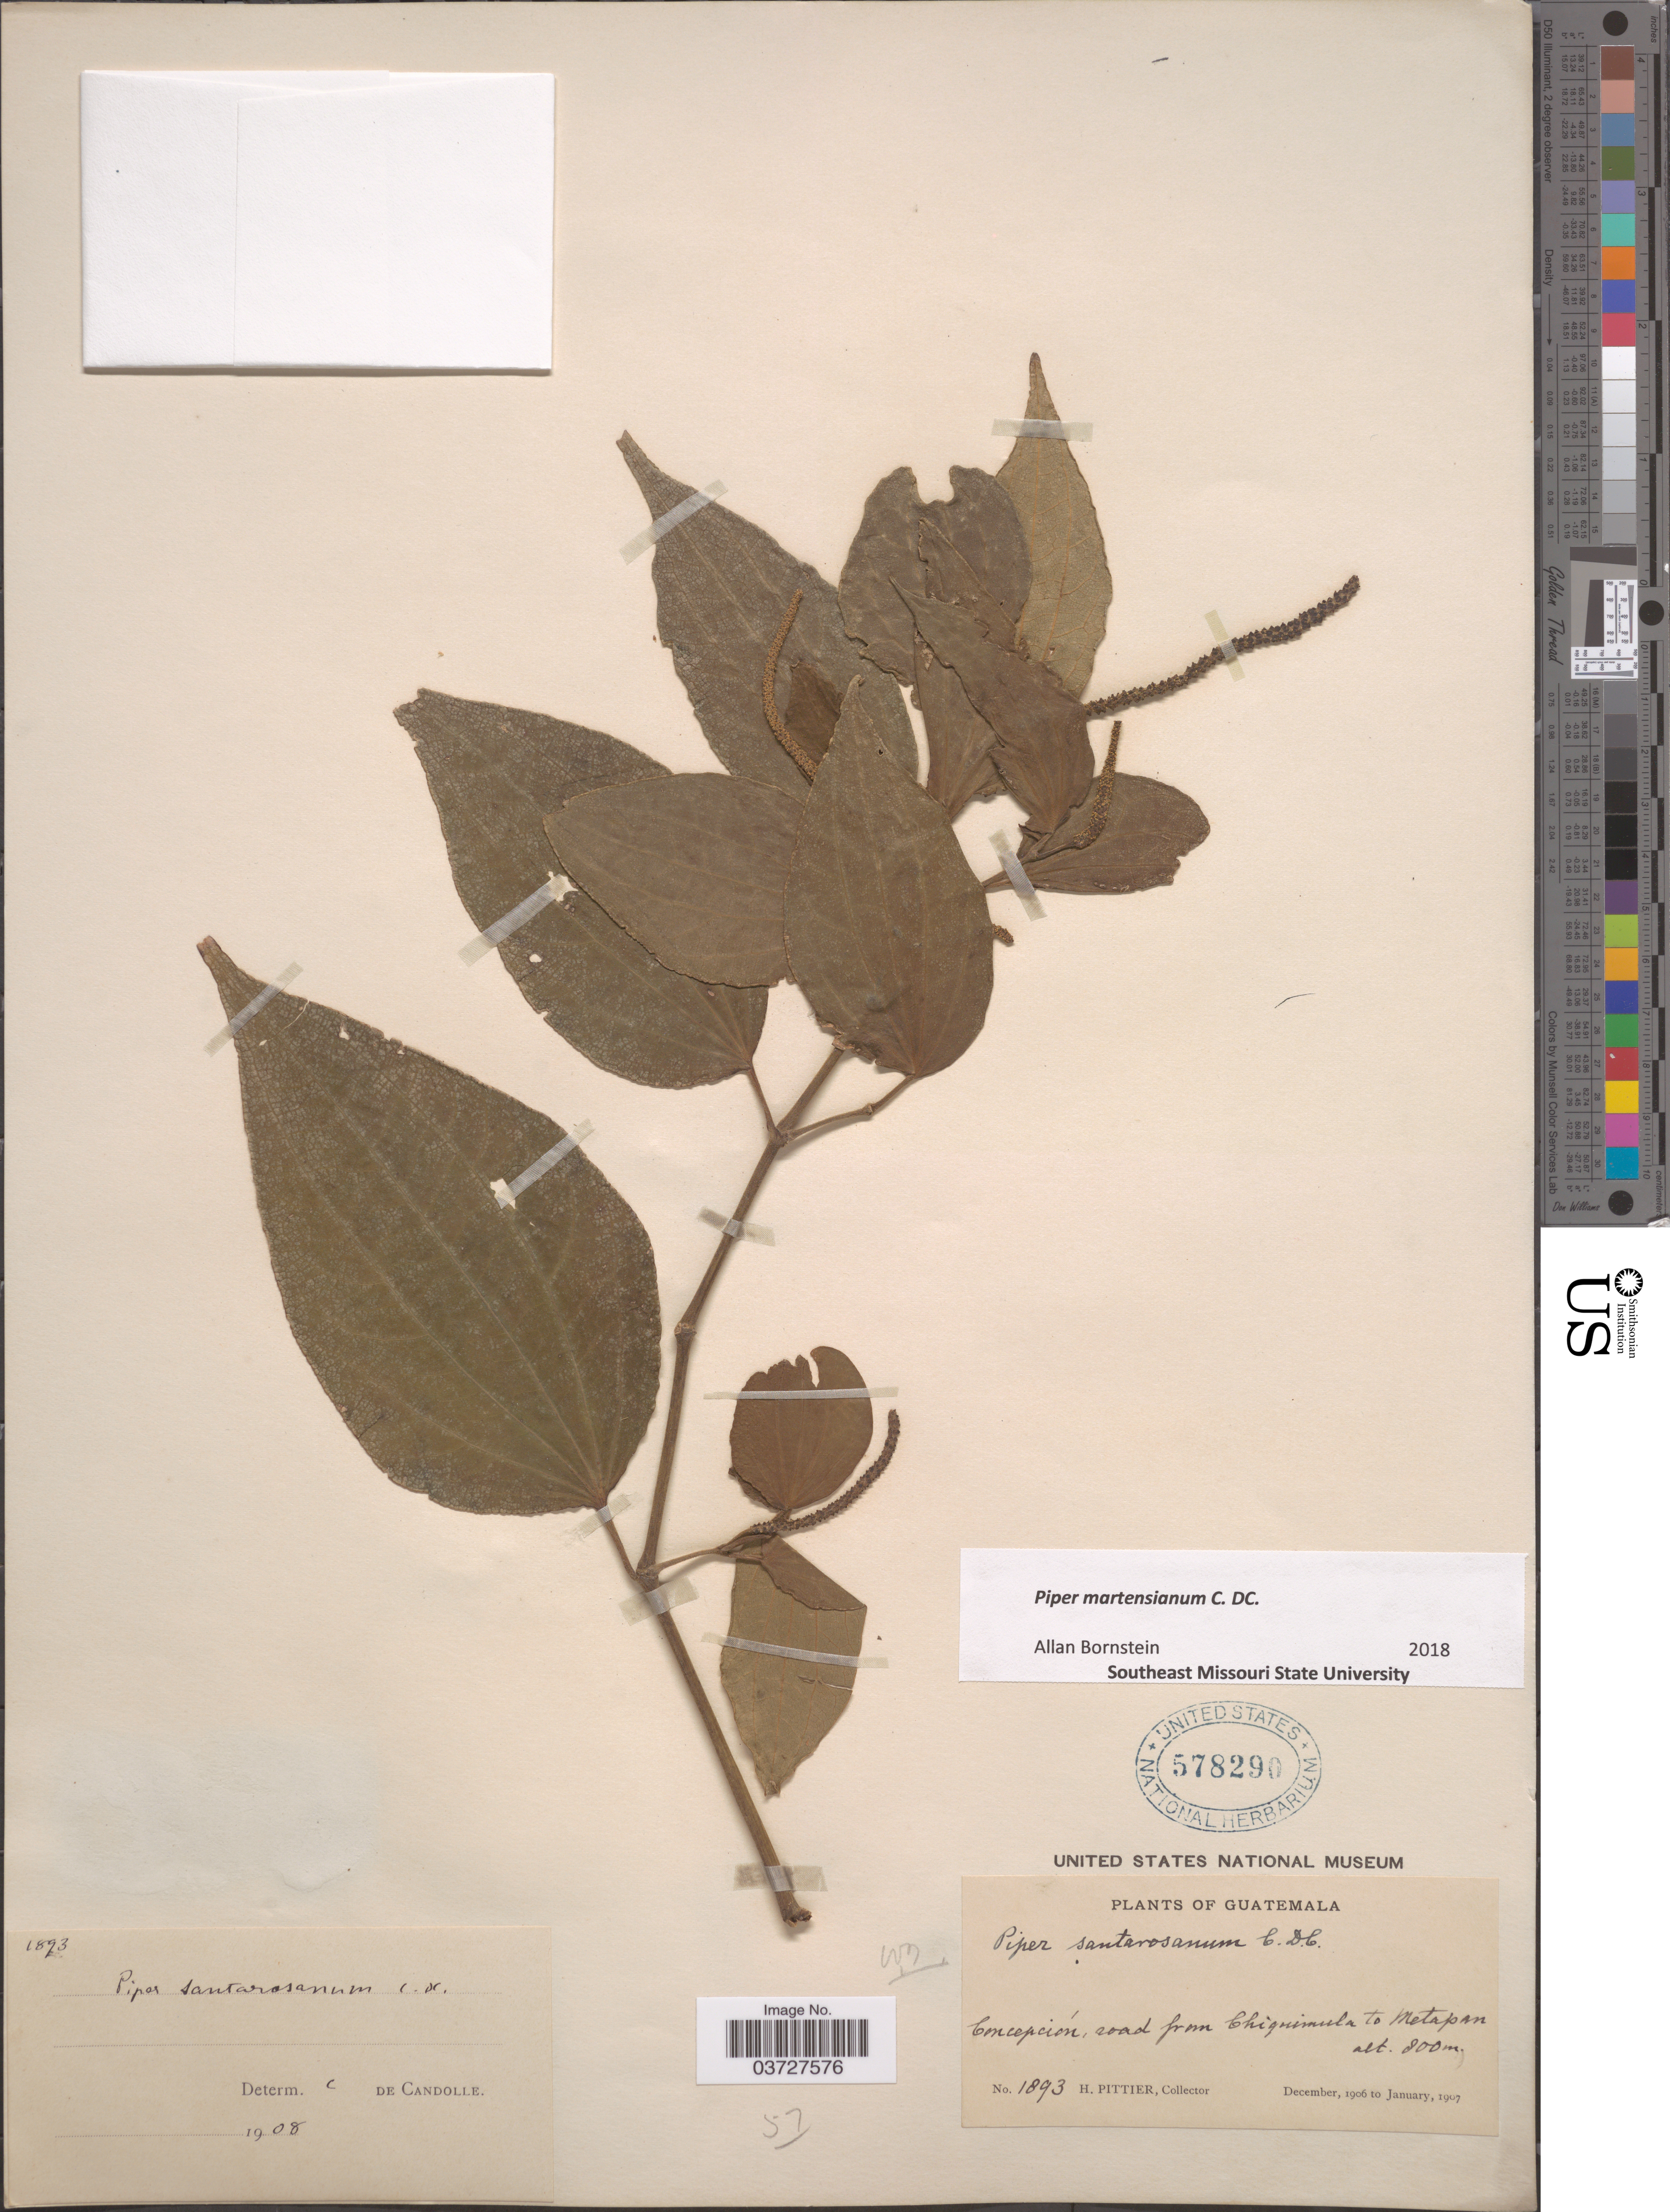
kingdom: Plantae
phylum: Tracheophyta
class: Magnoliopsida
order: Piperales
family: Piperaceae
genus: Piper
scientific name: Piper martensianum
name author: C. DC.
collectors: H. F. Pittier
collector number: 1893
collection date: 1906-12/1907-01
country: Guatemala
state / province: Chiquimula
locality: Concepción, road from Chiquimula to Metapan.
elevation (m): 800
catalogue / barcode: US 578290